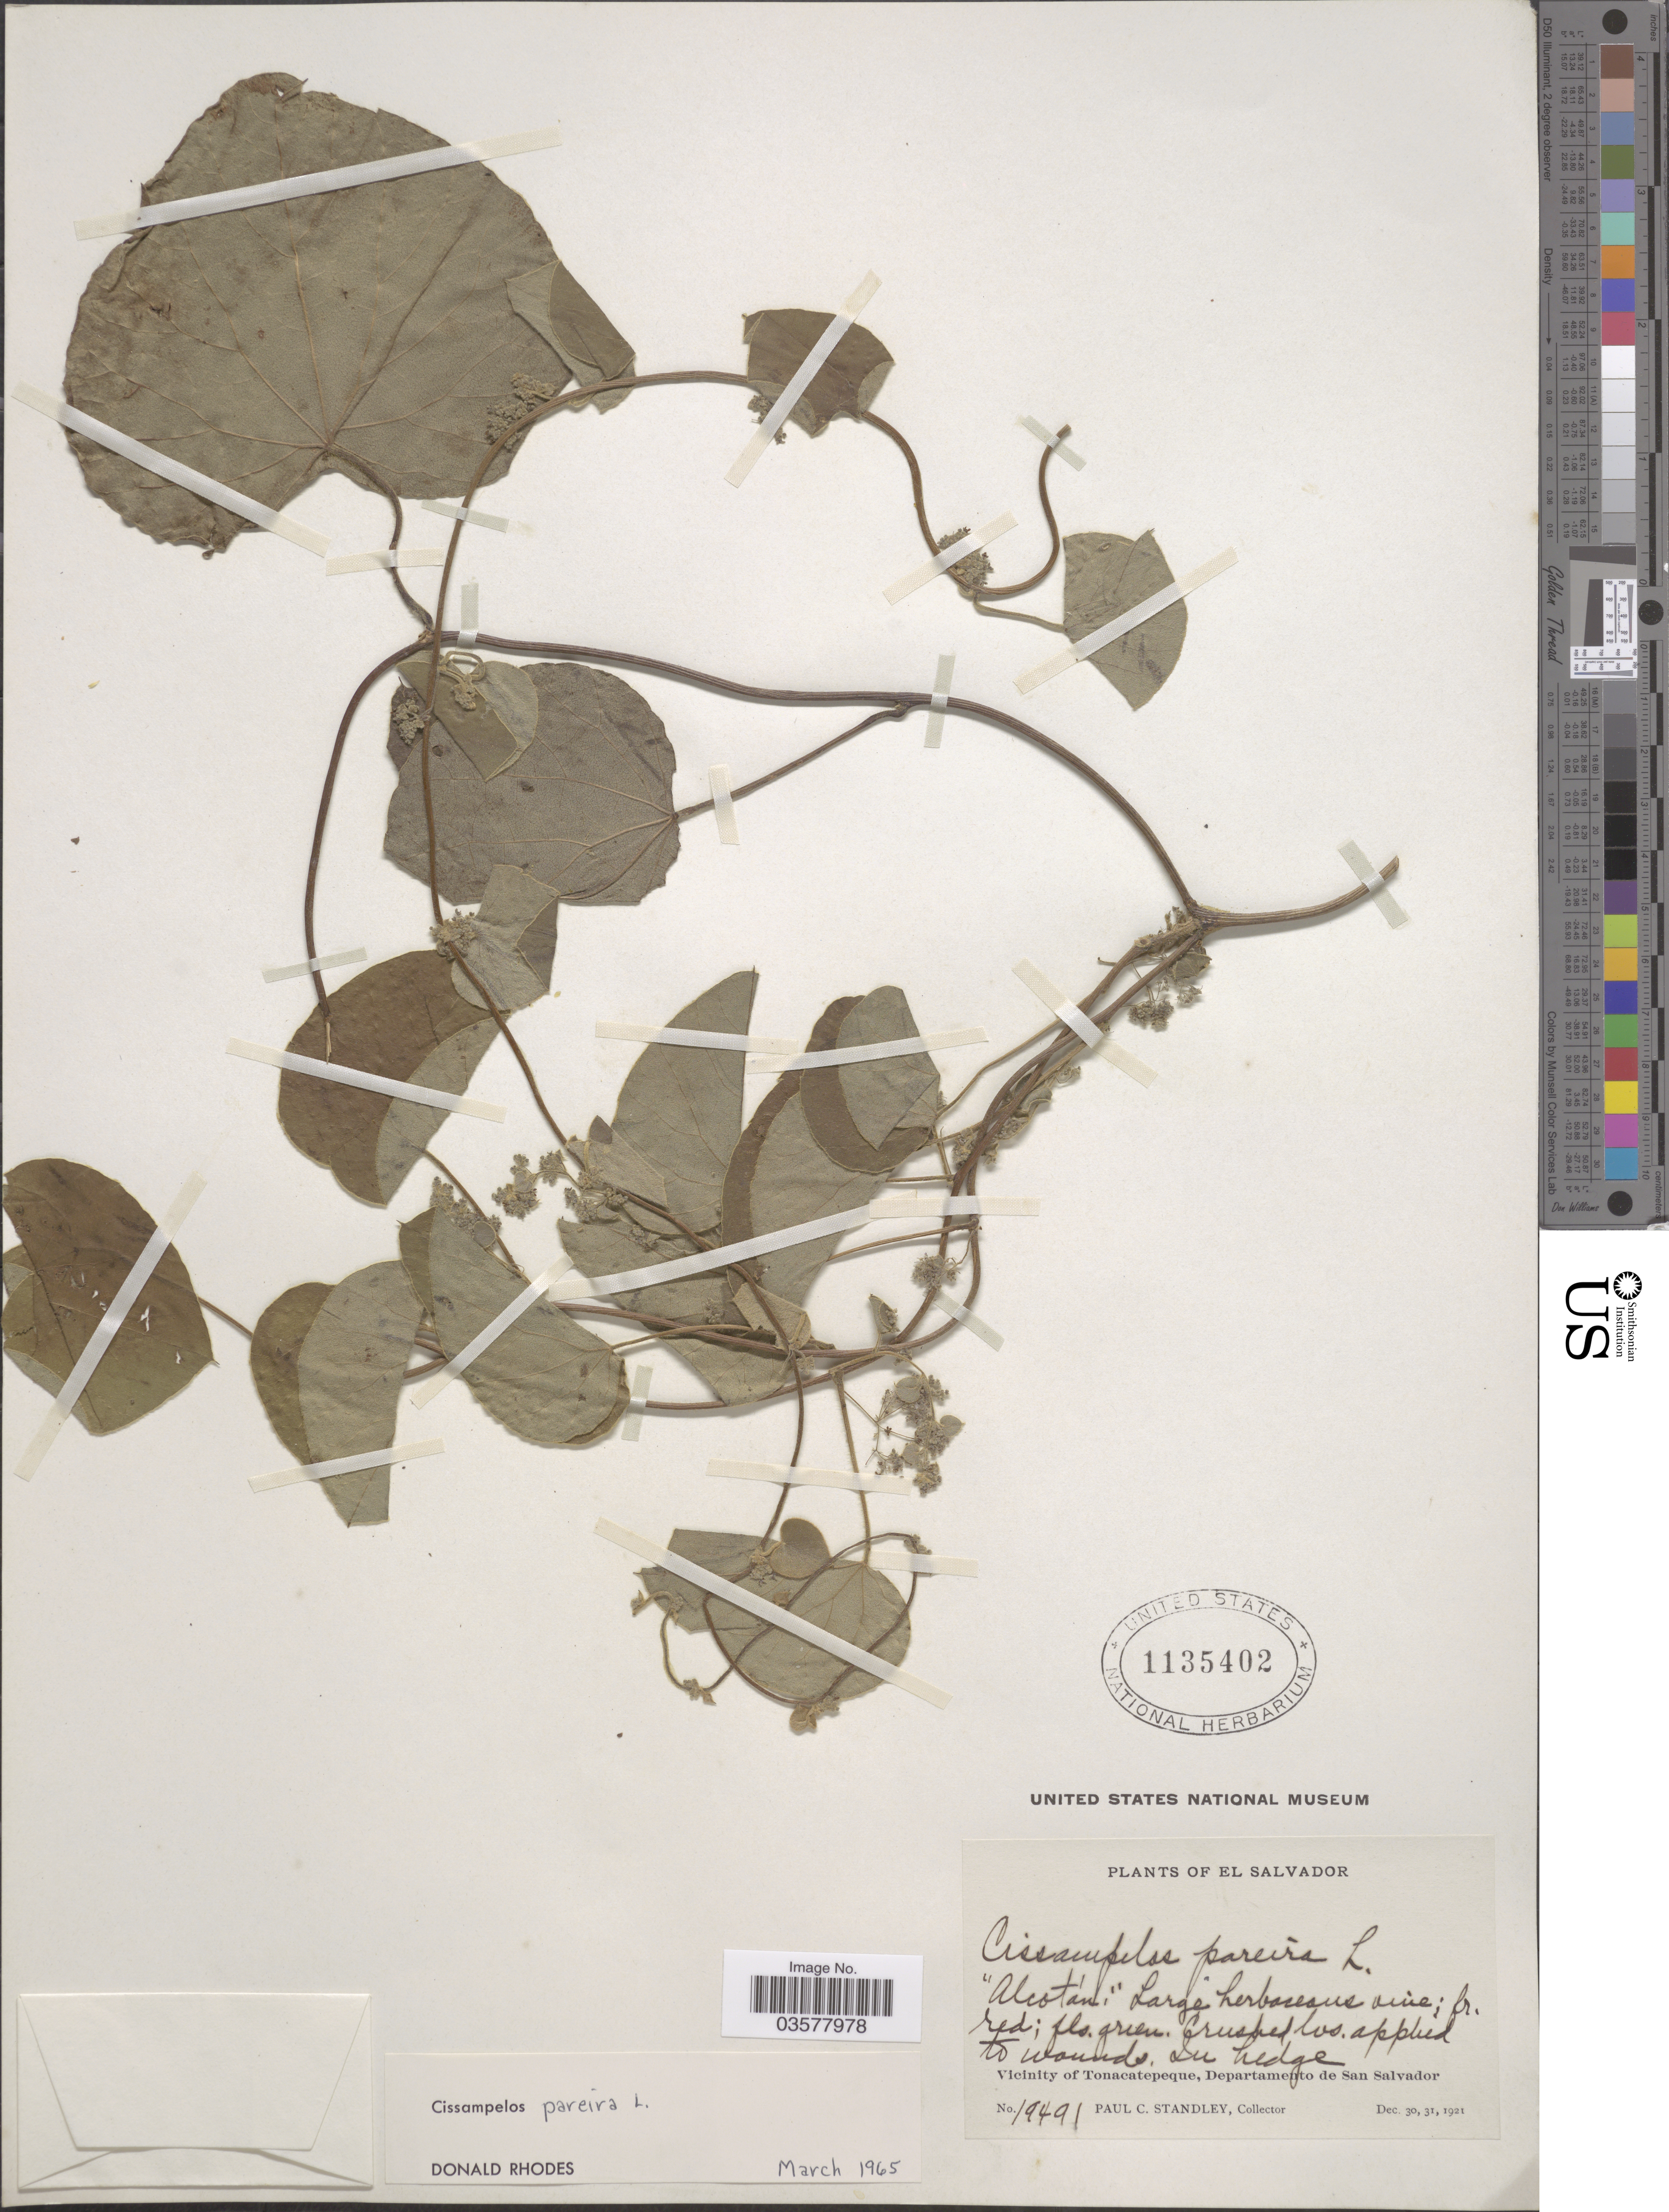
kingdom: Plantae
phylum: Tracheophyta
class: Magnoliopsida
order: Ranunculales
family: Menispermaceae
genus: Cissampelos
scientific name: Cissampelos pareira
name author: L.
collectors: P. C. Standley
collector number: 19491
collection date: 1921-12-30/1921-12-31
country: El Salvador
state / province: San Salvador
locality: Vicinity of Tonacatapeque, Departamento de San Salvador.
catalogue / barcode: US 1135402